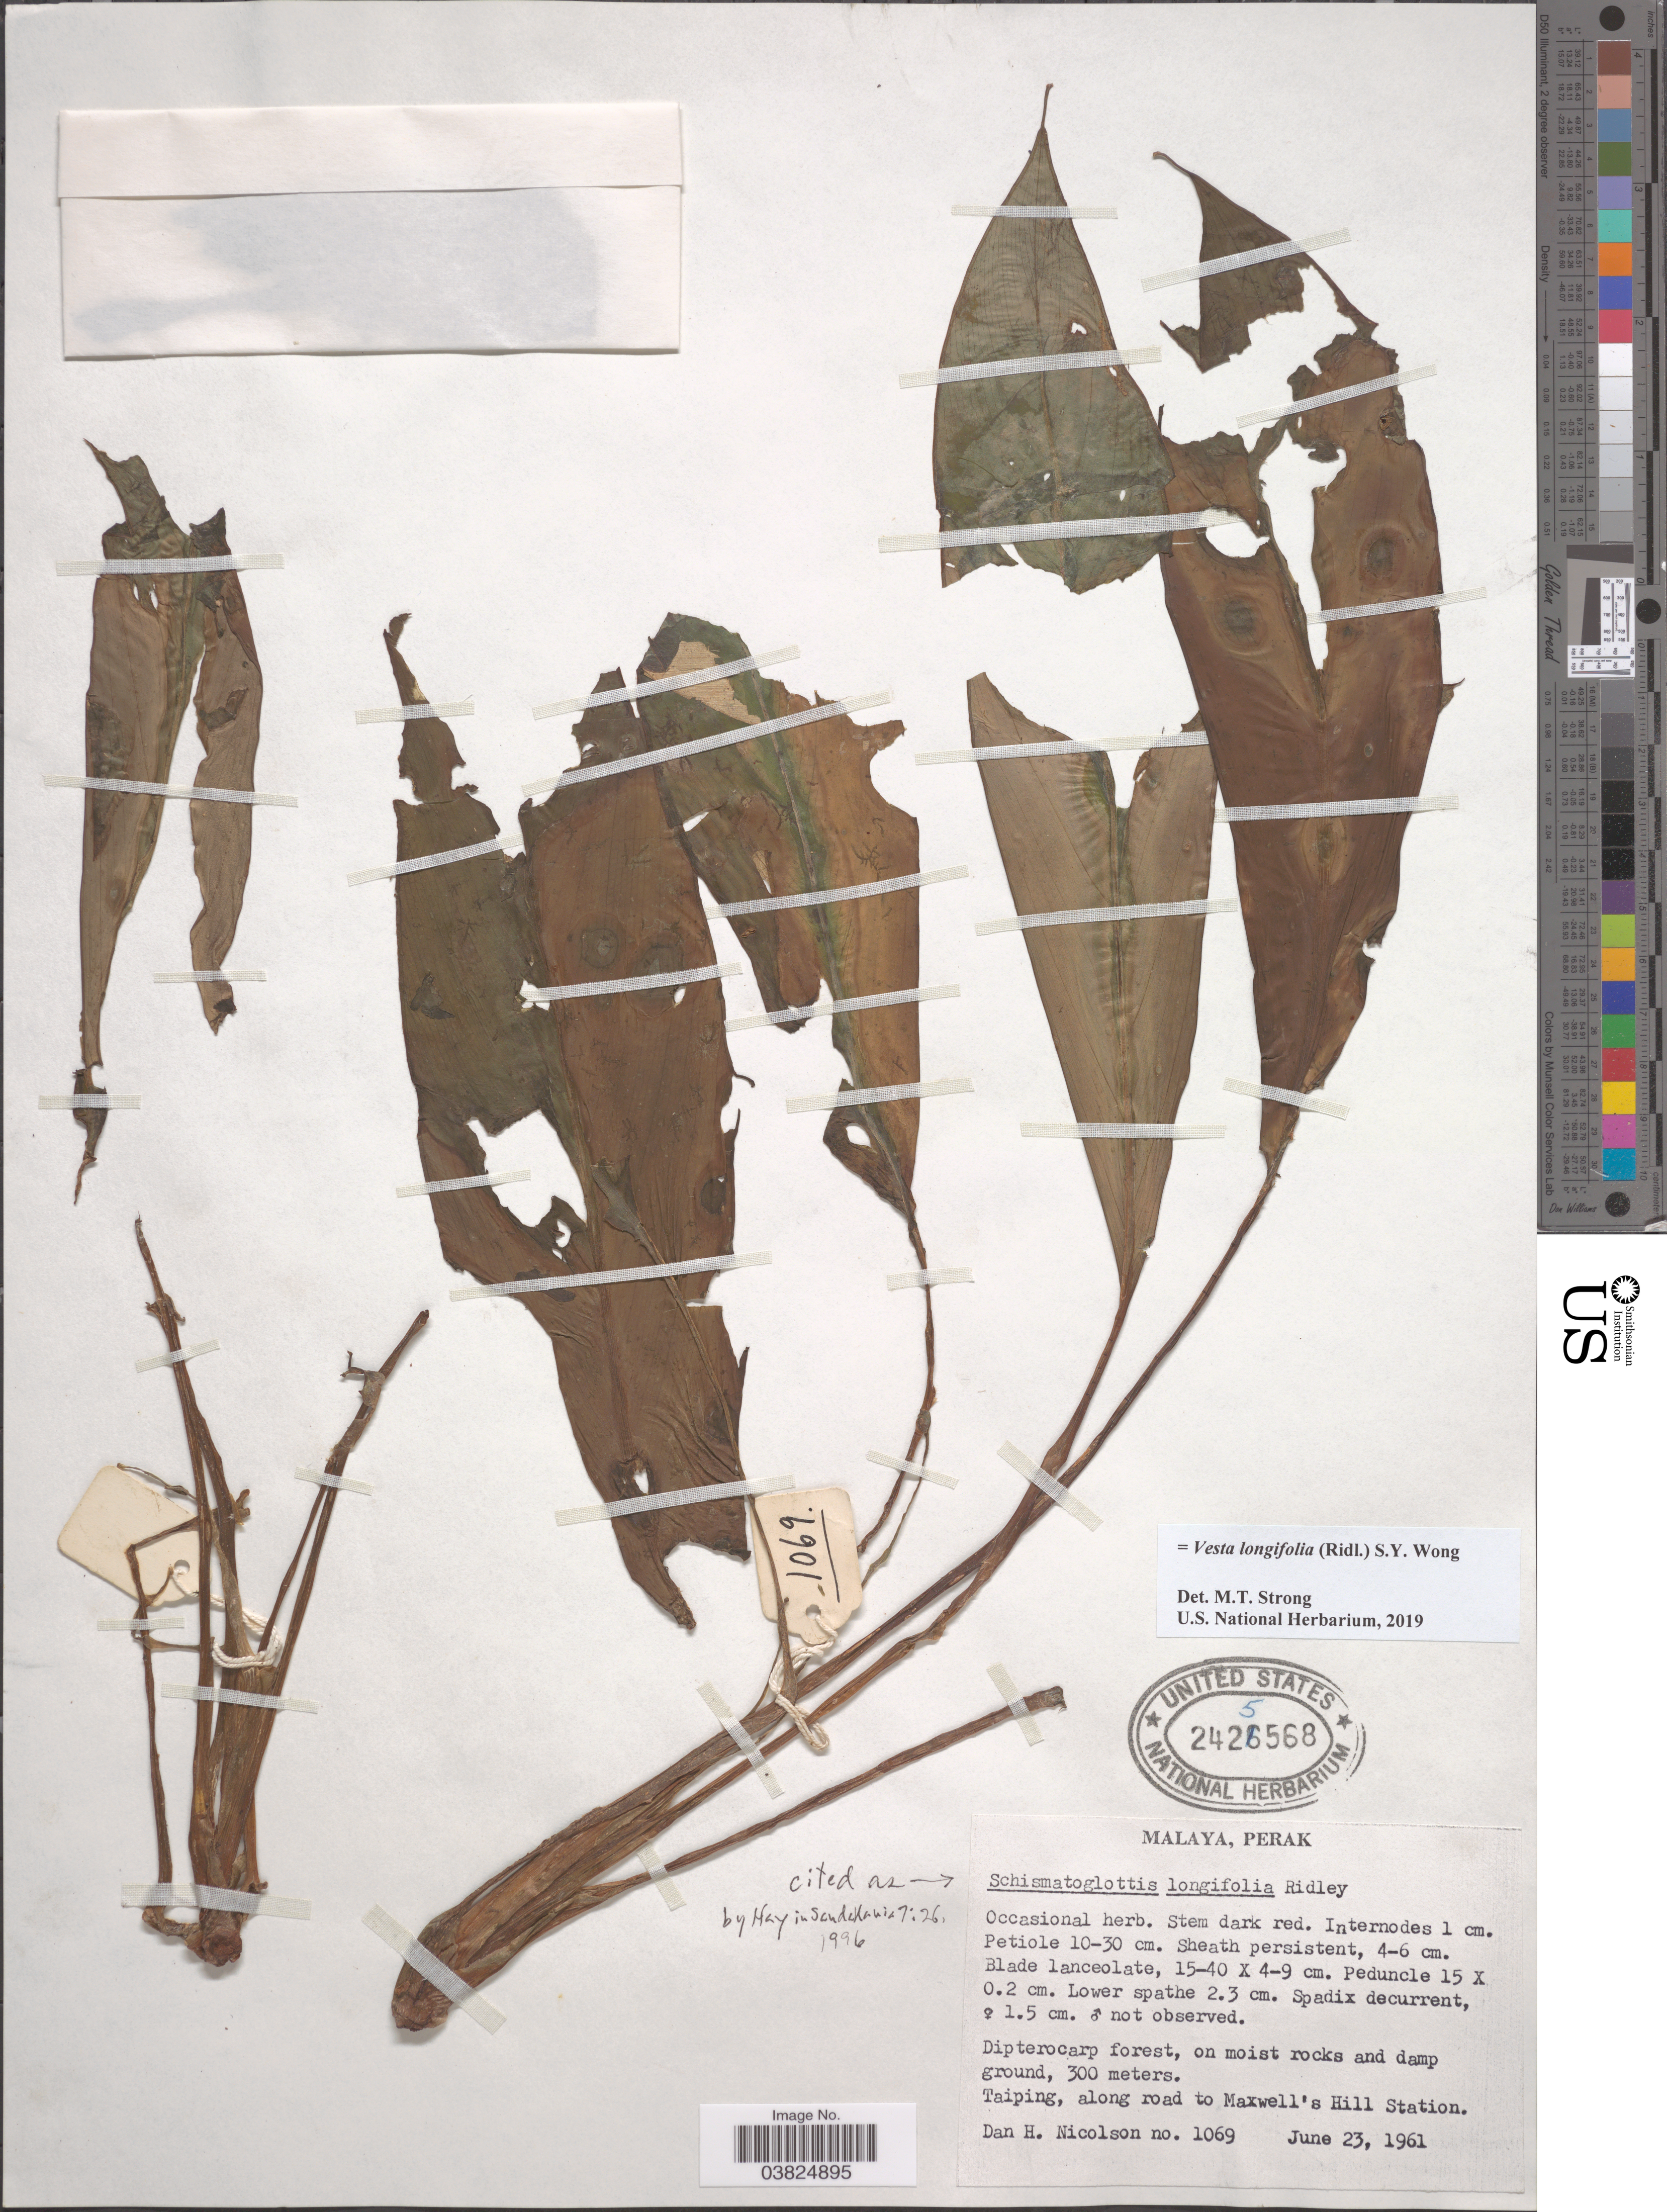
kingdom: Plantae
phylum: Tracheophyta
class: Liliopsida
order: Alismatales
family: Araceae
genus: Vesta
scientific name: Vesta longifolia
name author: (Ridl.) S.Y. Wong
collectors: D. H. Nicolson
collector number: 1069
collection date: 1961-06-23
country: Malaysia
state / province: Perak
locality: Malaya. Taiping, along road to Maxwell's Hill Station.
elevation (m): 300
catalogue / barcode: US 2425568